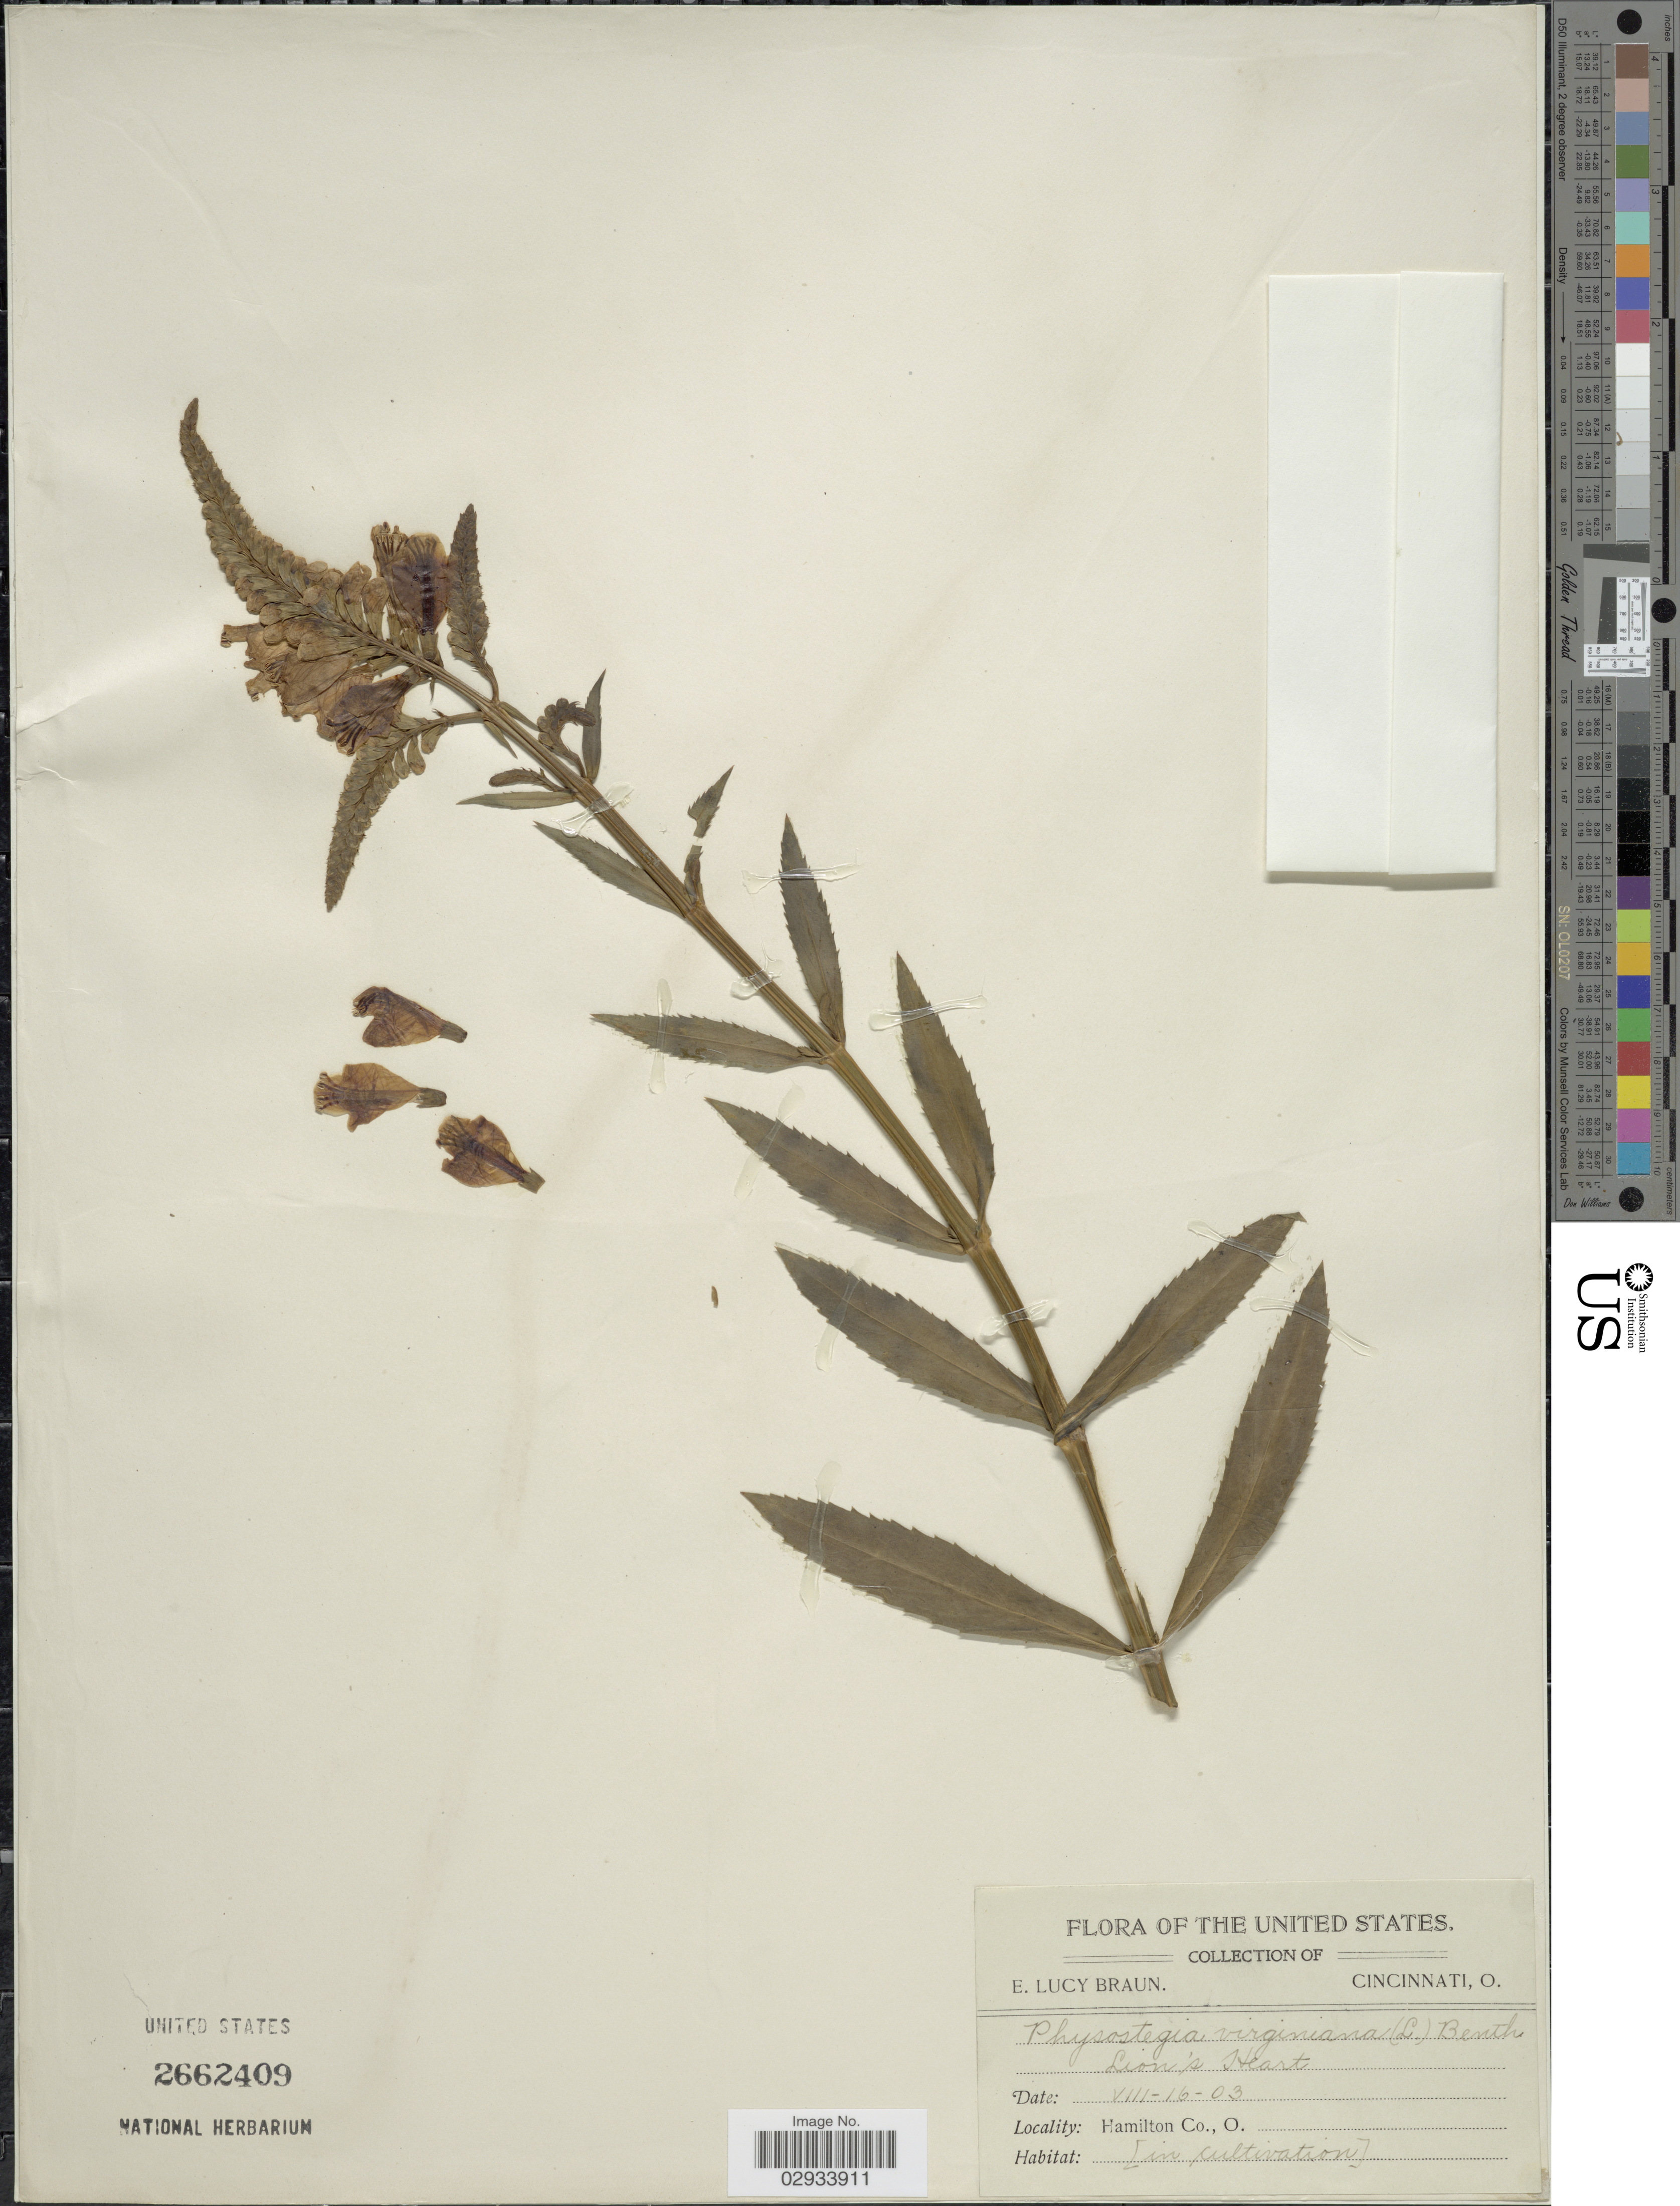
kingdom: Plantae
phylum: Tracheophyta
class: Magnoliopsida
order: Lamiales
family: Lamiaceae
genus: Physostegia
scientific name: Physostegia virginiana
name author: (L.) Benth.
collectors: E. L. Braun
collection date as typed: Transcribed d/m/y: 16/8/3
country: United States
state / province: Ohio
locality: Hamilton Co., O.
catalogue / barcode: US 2662409